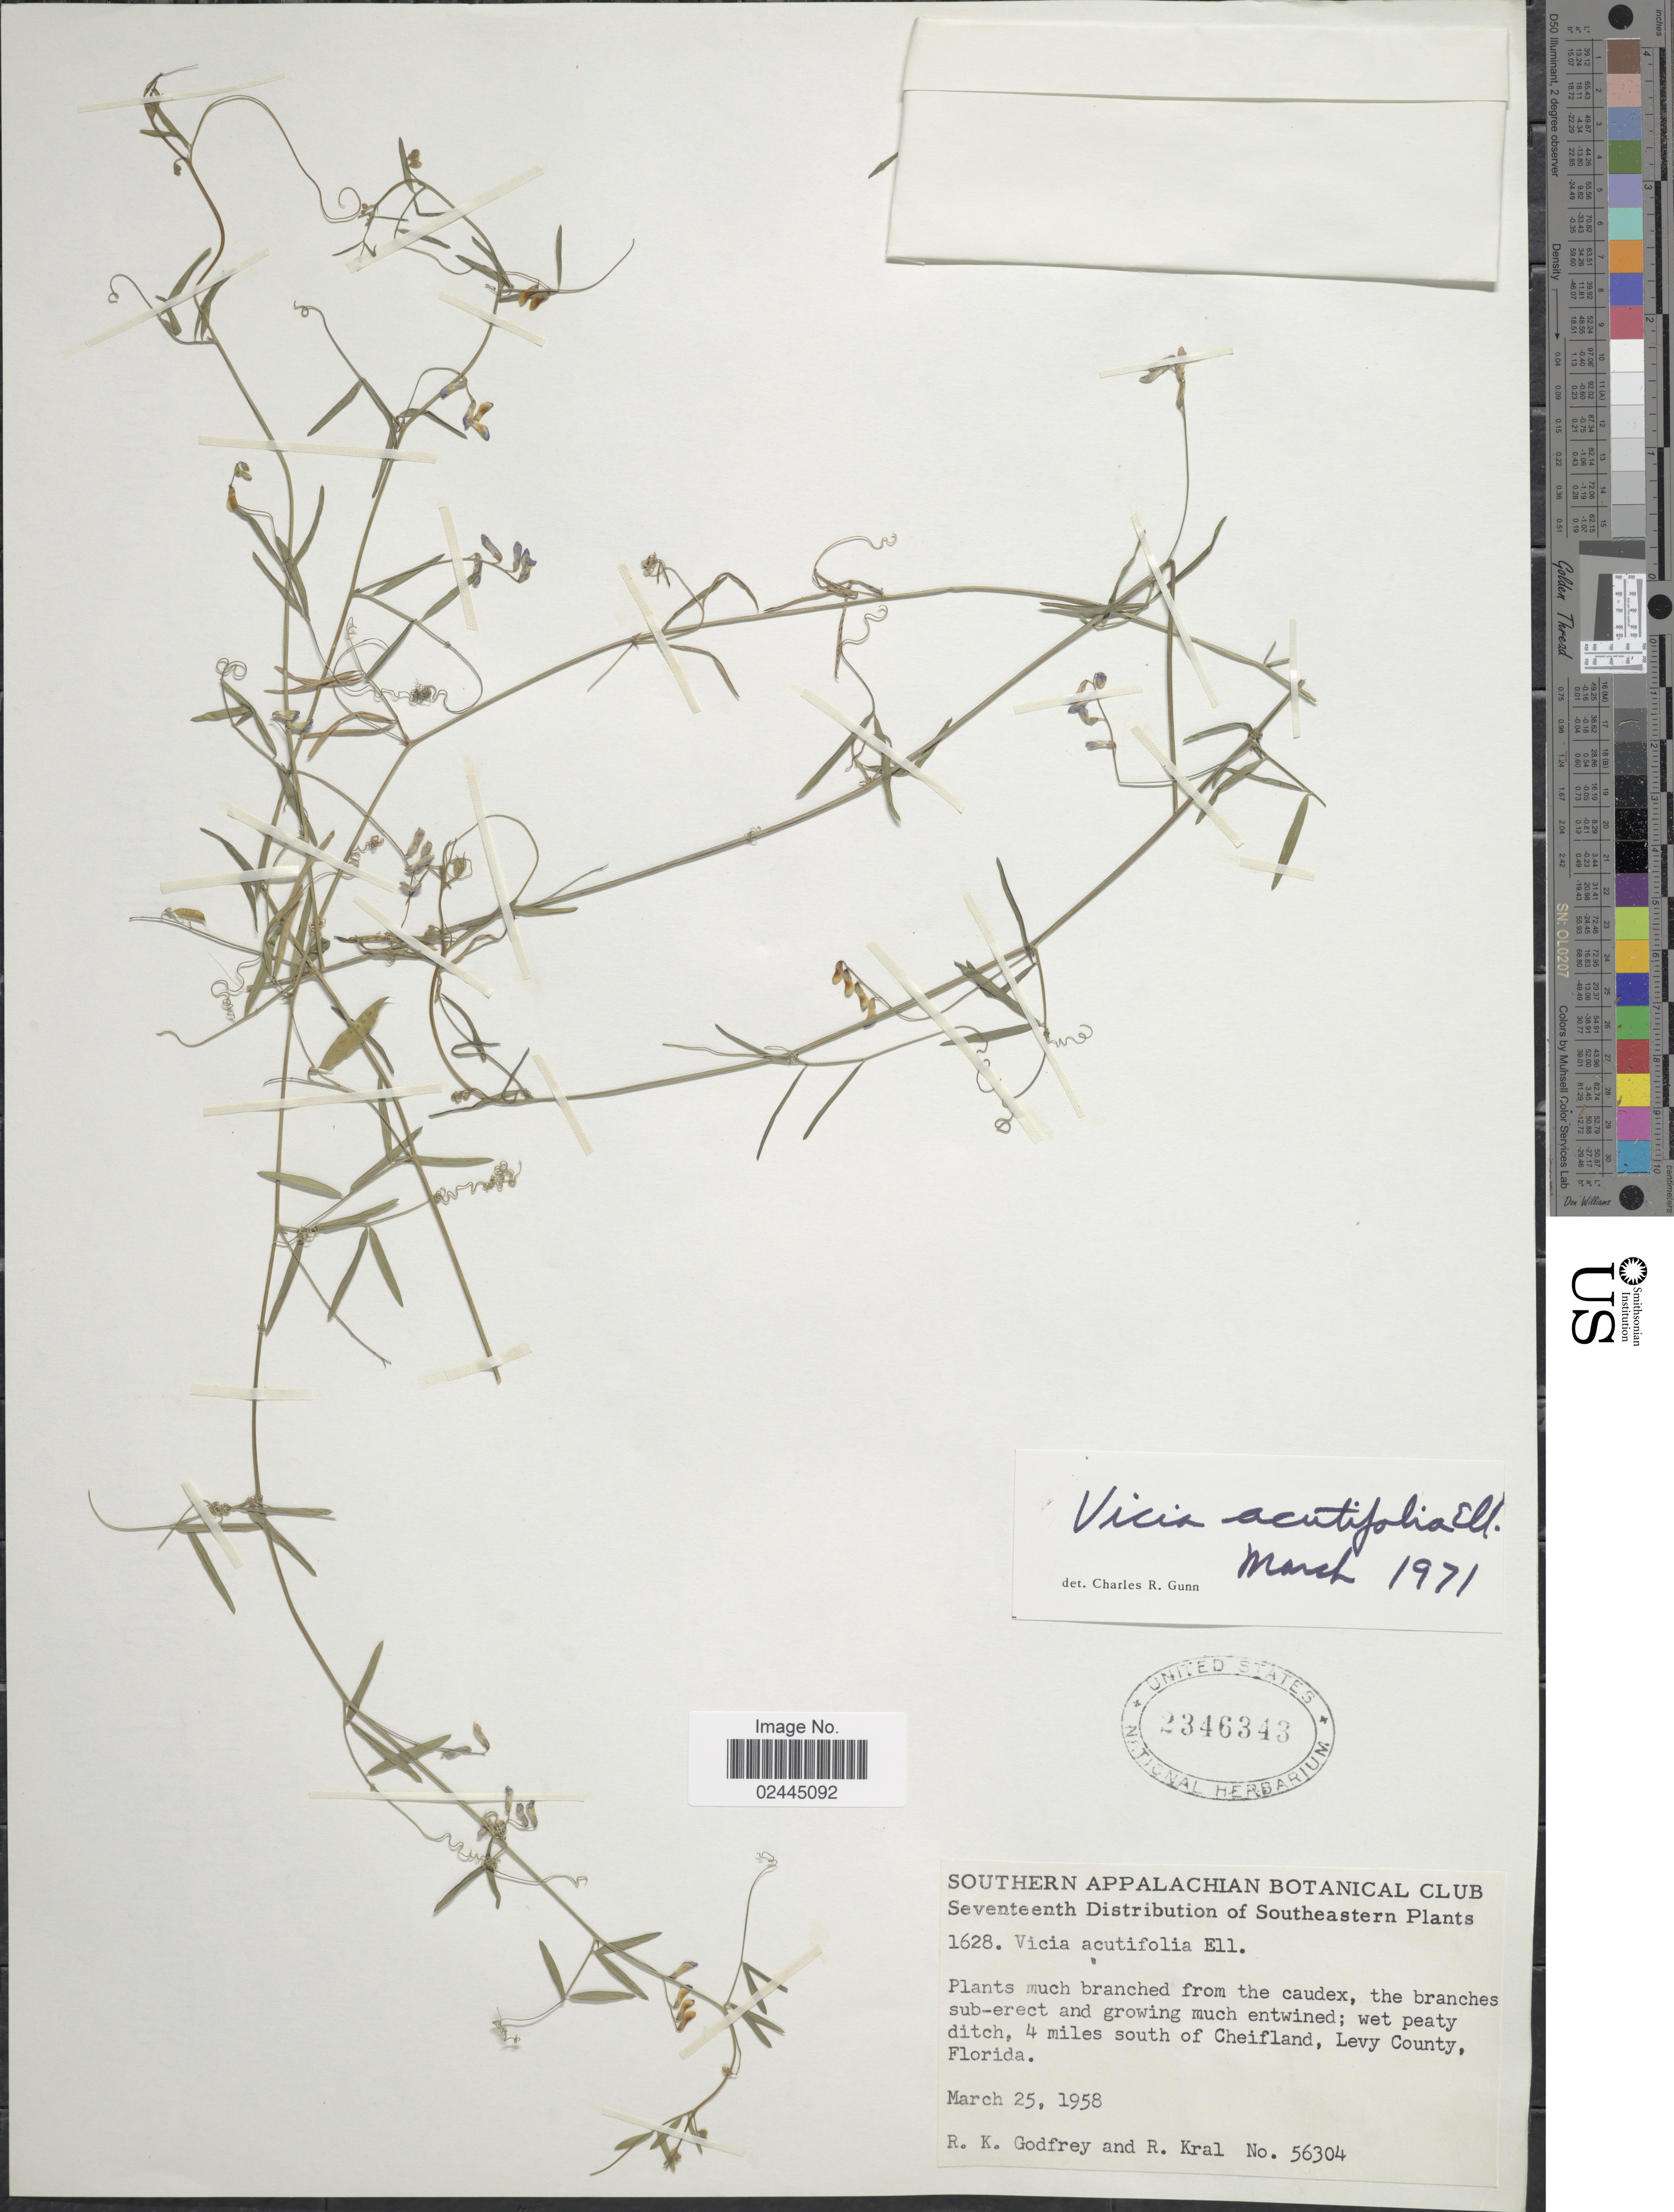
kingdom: Plantae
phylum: Tracheophyta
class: Magnoliopsida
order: Fabales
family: Fabaceae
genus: Vicia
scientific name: Vicia acutifolia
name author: Elliott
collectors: R. K. Godfrey & R. Kral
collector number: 1628/56304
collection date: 1958-03-25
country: United States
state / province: Florida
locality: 4 miles south of Cheifland, Levy County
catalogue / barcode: US 2346343